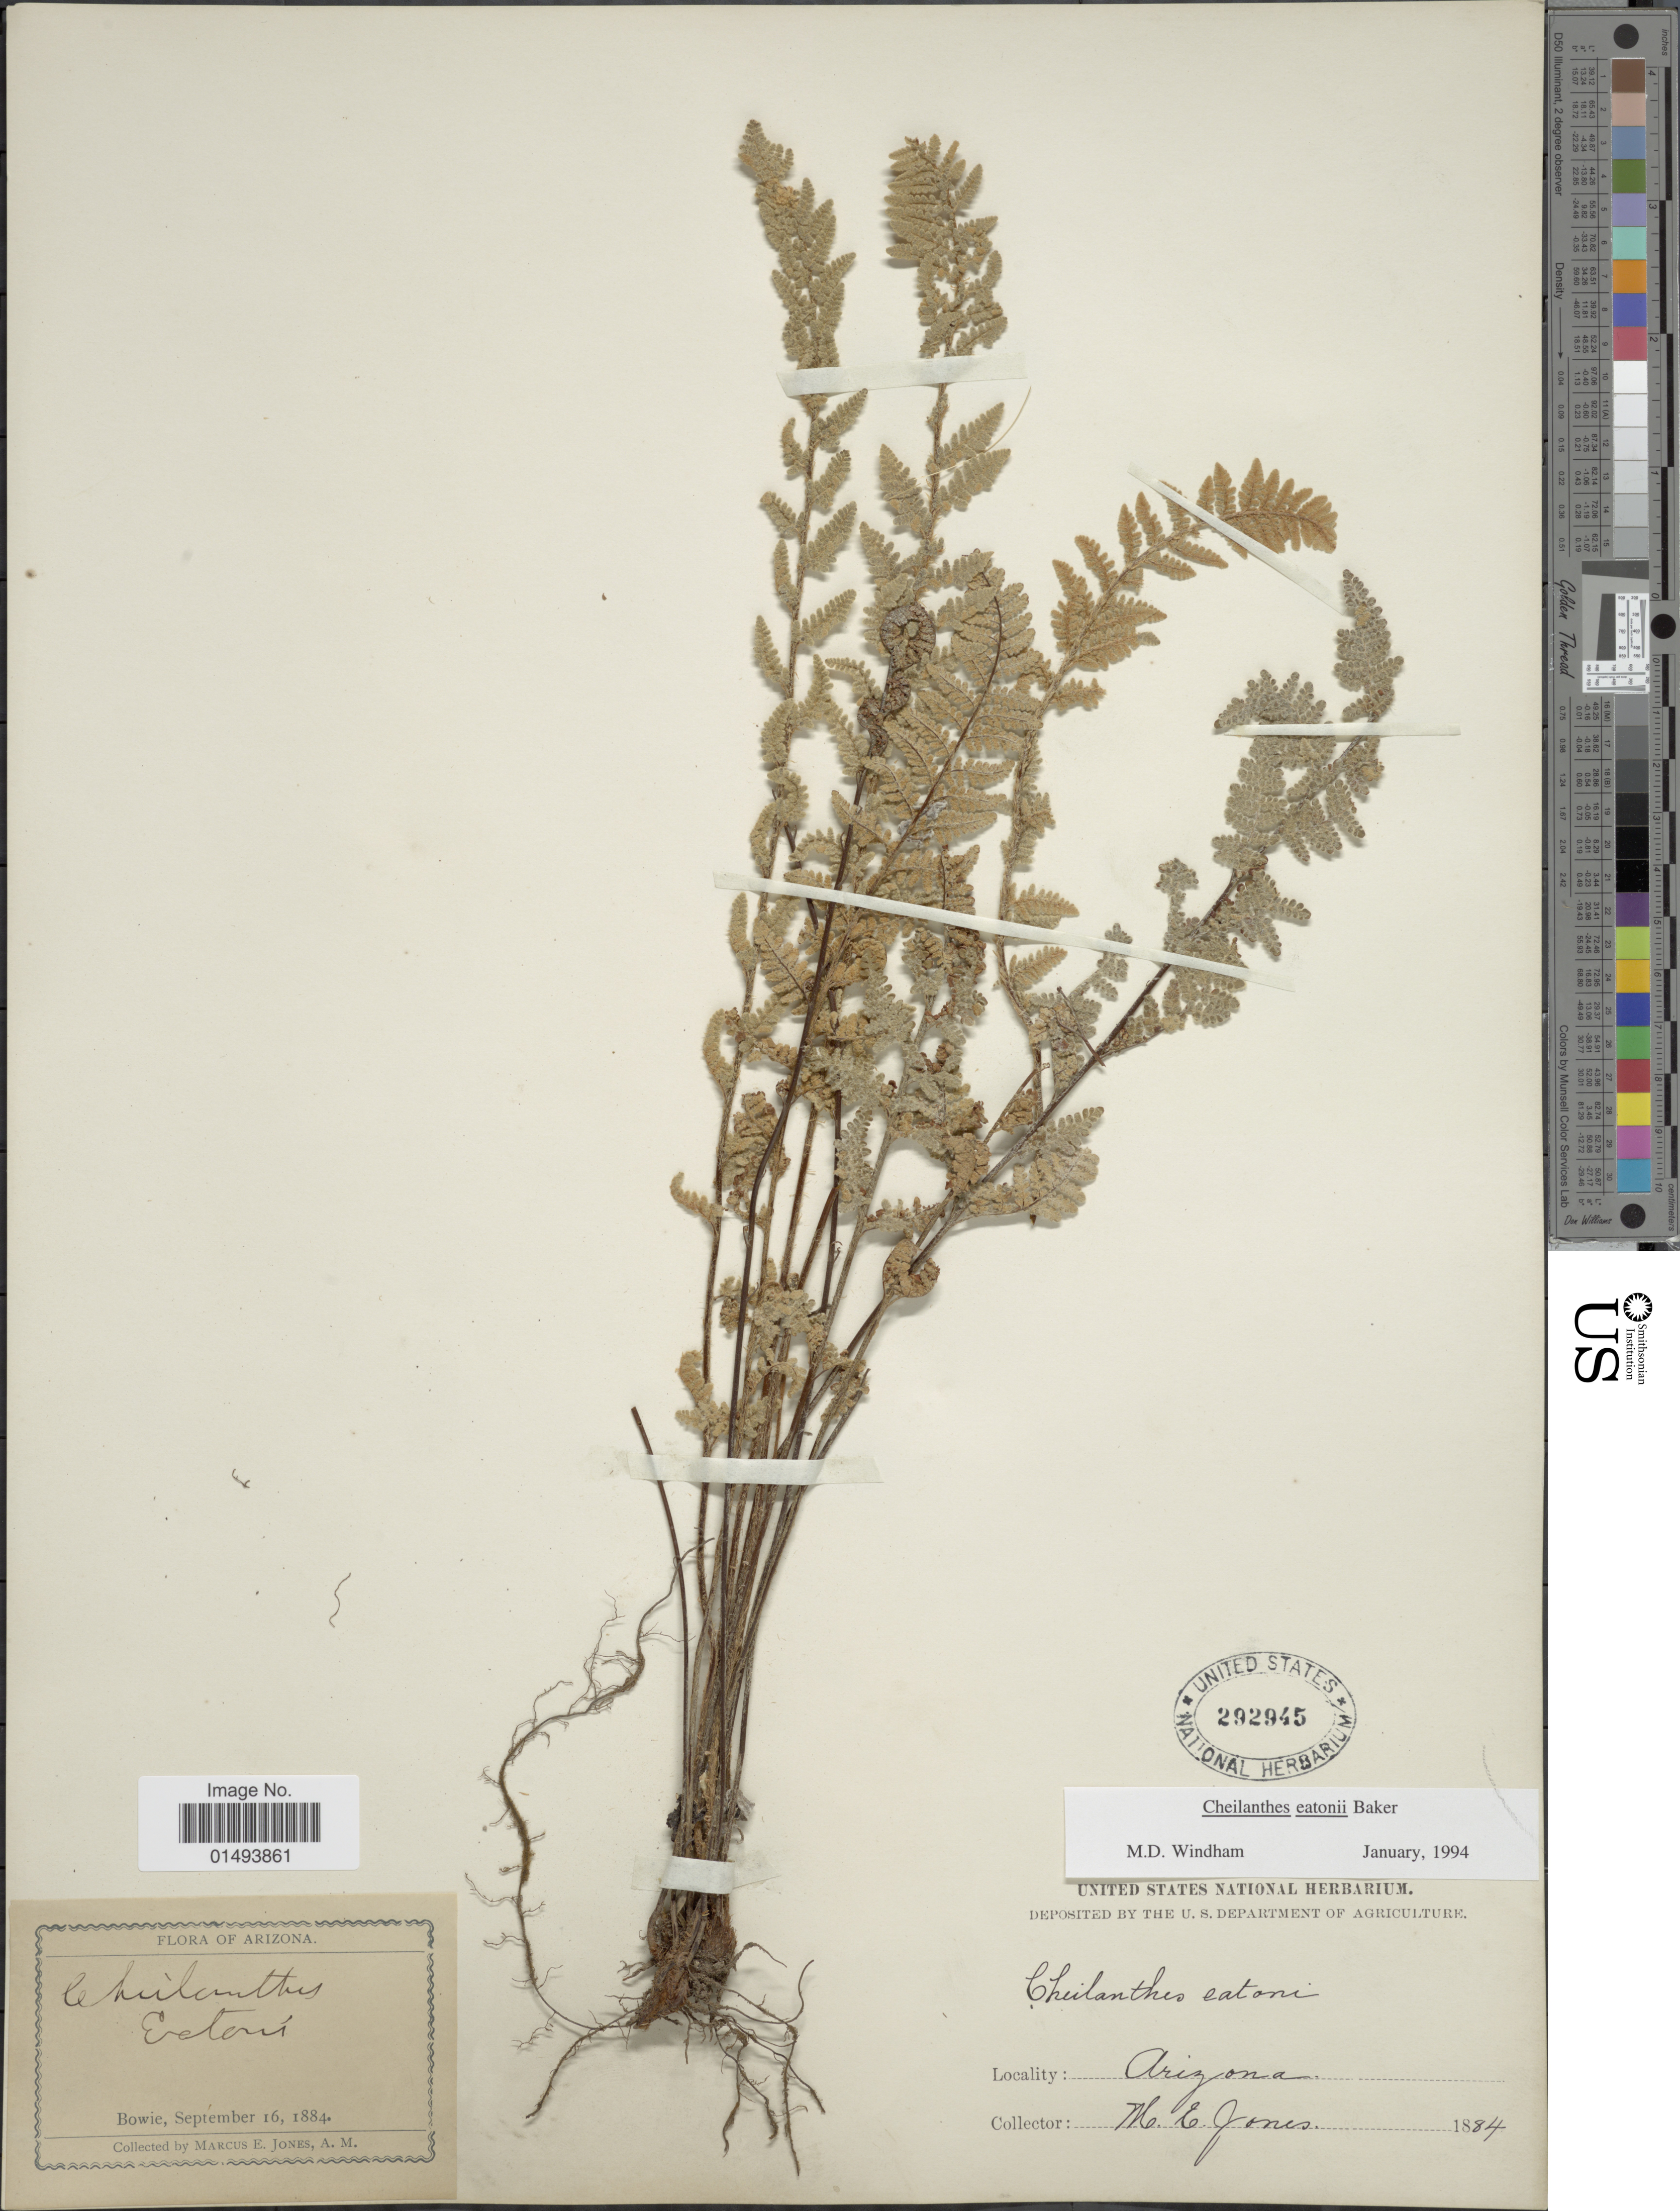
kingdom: Plantae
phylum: Tracheophyta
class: Polypodiopsida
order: Polypodiales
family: Pteridaceae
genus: Myriopteris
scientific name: Myriopteris rufa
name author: Fée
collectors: M. E. Jones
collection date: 1884-09-16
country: United States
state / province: Arizona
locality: Flora of Arizona, Bowie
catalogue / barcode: US 292945